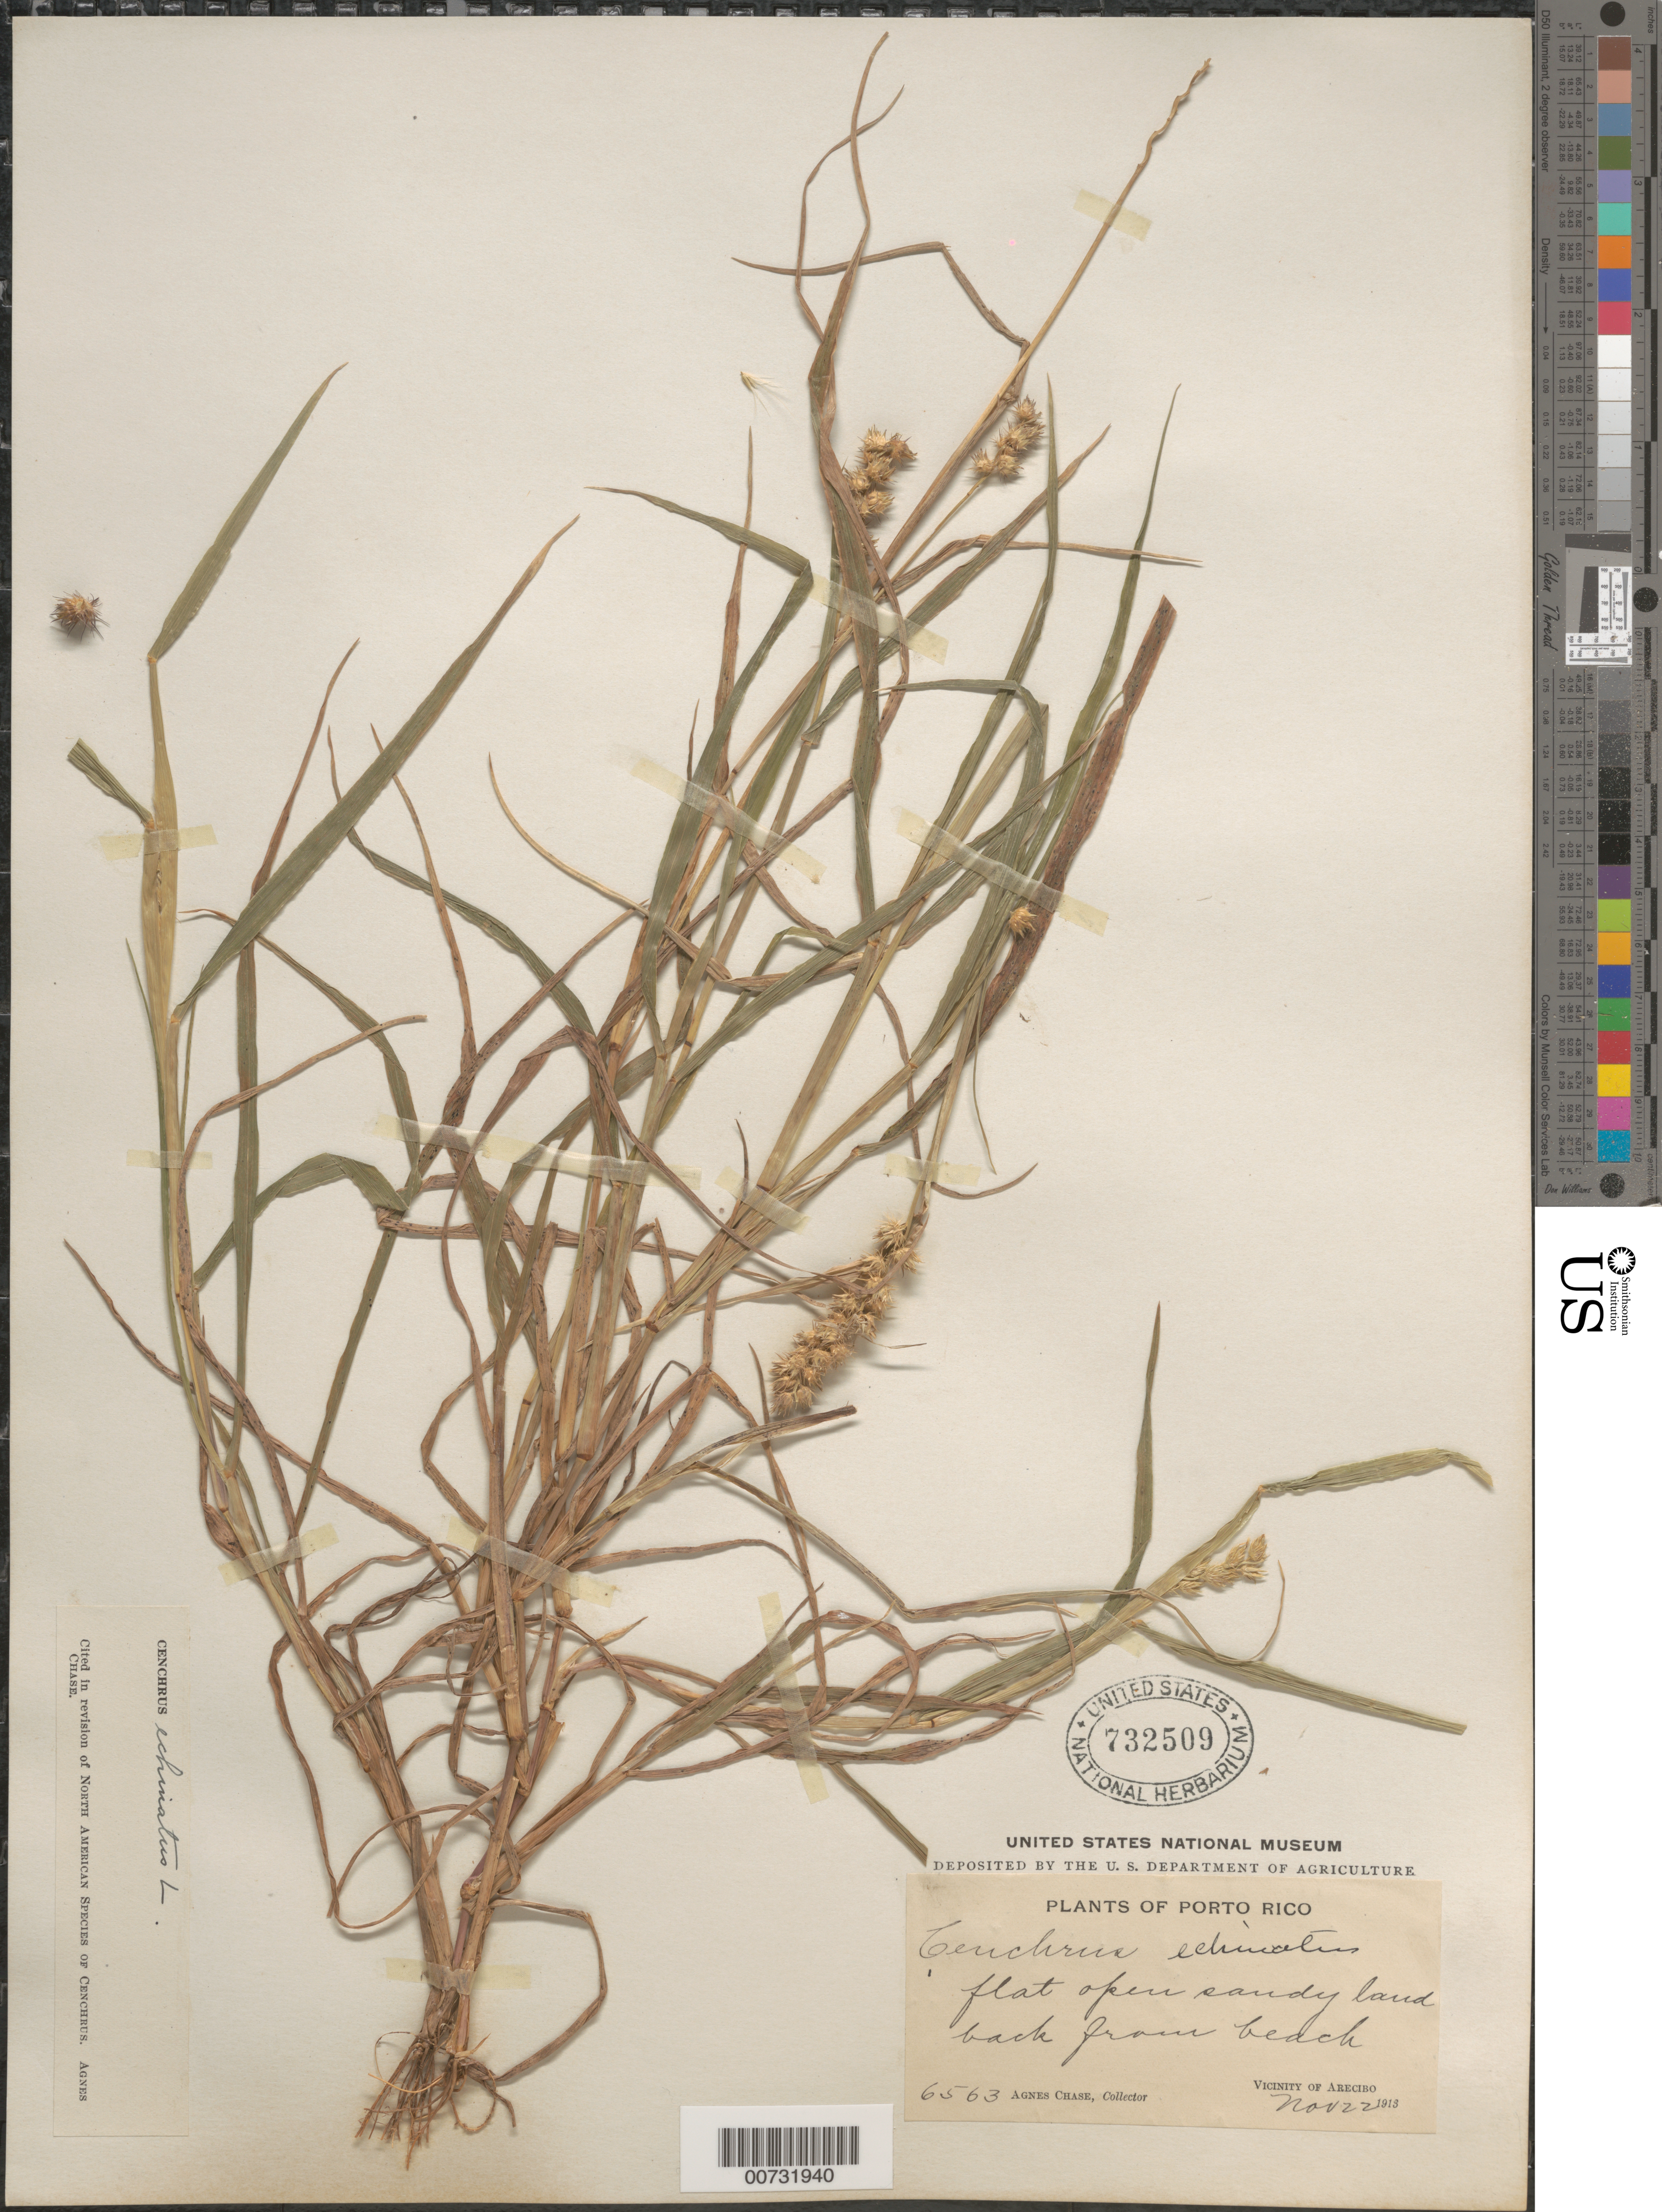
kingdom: Plantae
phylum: Tracheophyta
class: Liliopsida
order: Poales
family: Poaceae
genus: Cenchrus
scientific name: Cenchrus echinatus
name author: L.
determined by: Chase, [M.] Agnes, (US)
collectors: A. Chase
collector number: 6563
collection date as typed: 22 Nov 1913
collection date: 1913-11-22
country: Puerto Rico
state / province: Arecibo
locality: Arecibo, back from beach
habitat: Flat open sandy land back from beach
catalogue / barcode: US 732509